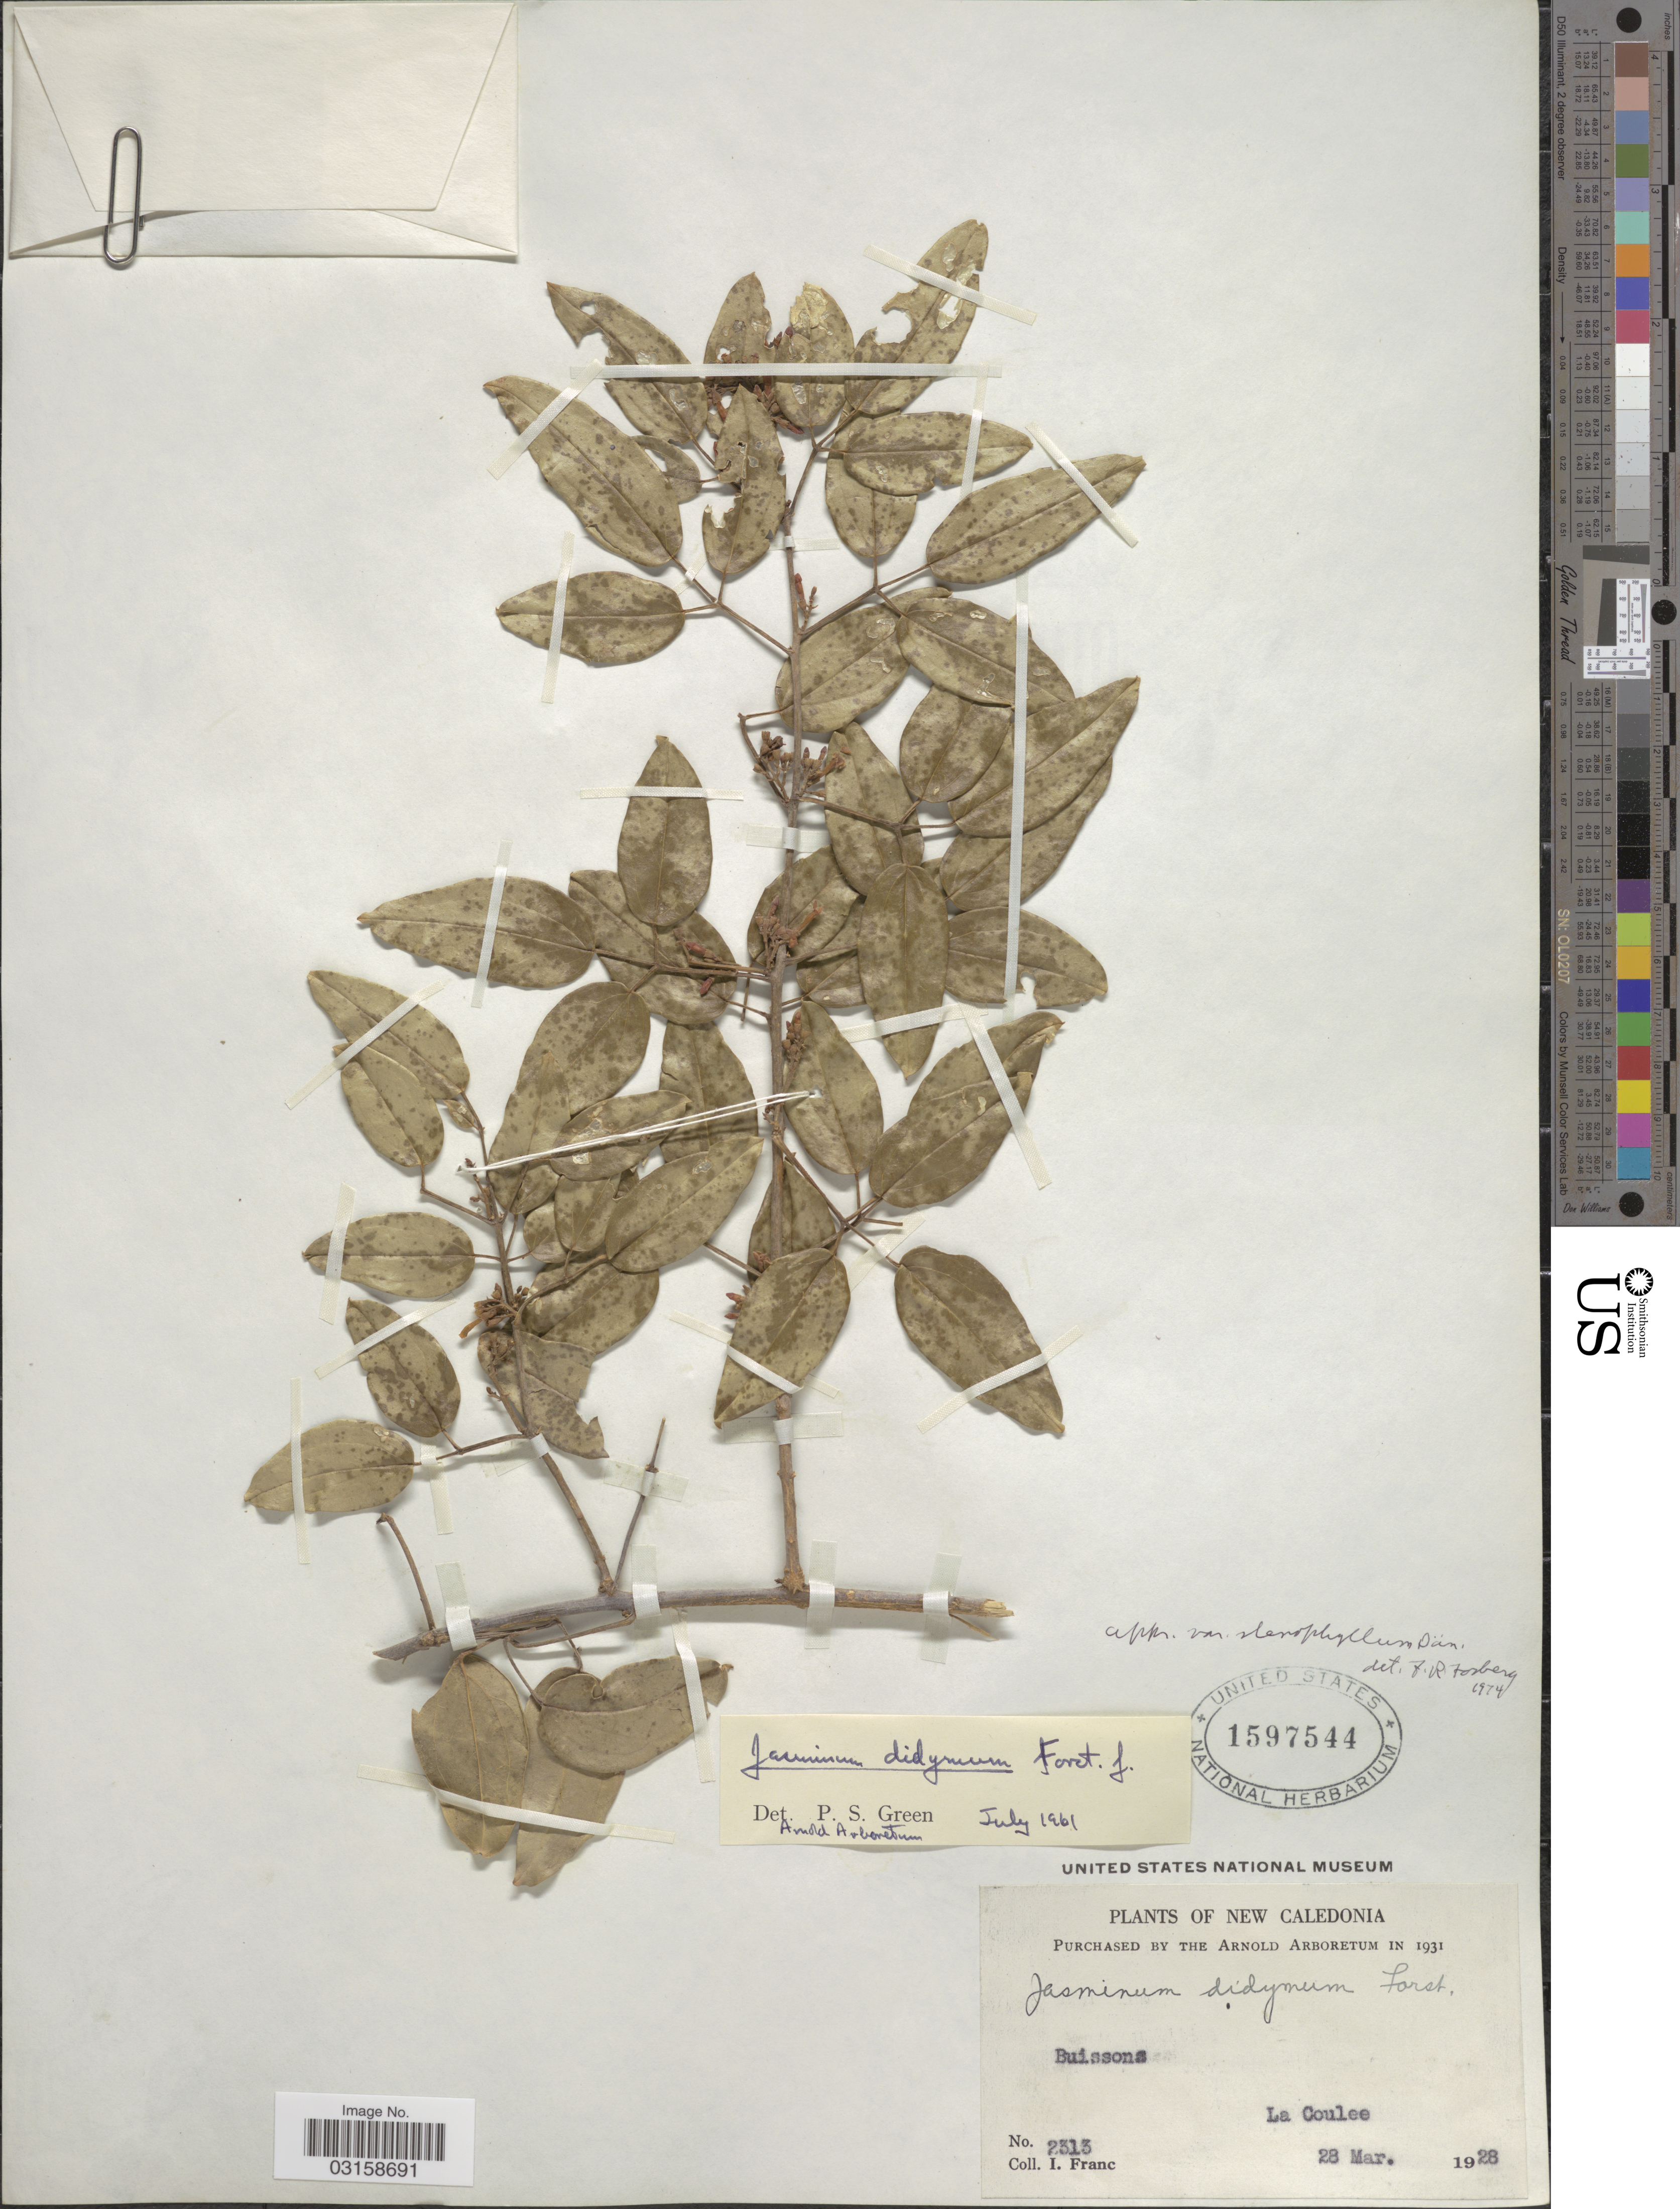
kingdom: Plantae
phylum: Tracheophyta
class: Magnoliopsida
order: Lamiales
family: Oleaceae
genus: Jasminum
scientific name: Jasminum didymum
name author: G. Forst.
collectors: I. Franc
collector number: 2313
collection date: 1928-03-28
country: New Caledonia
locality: La Coulee.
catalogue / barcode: US 1597544